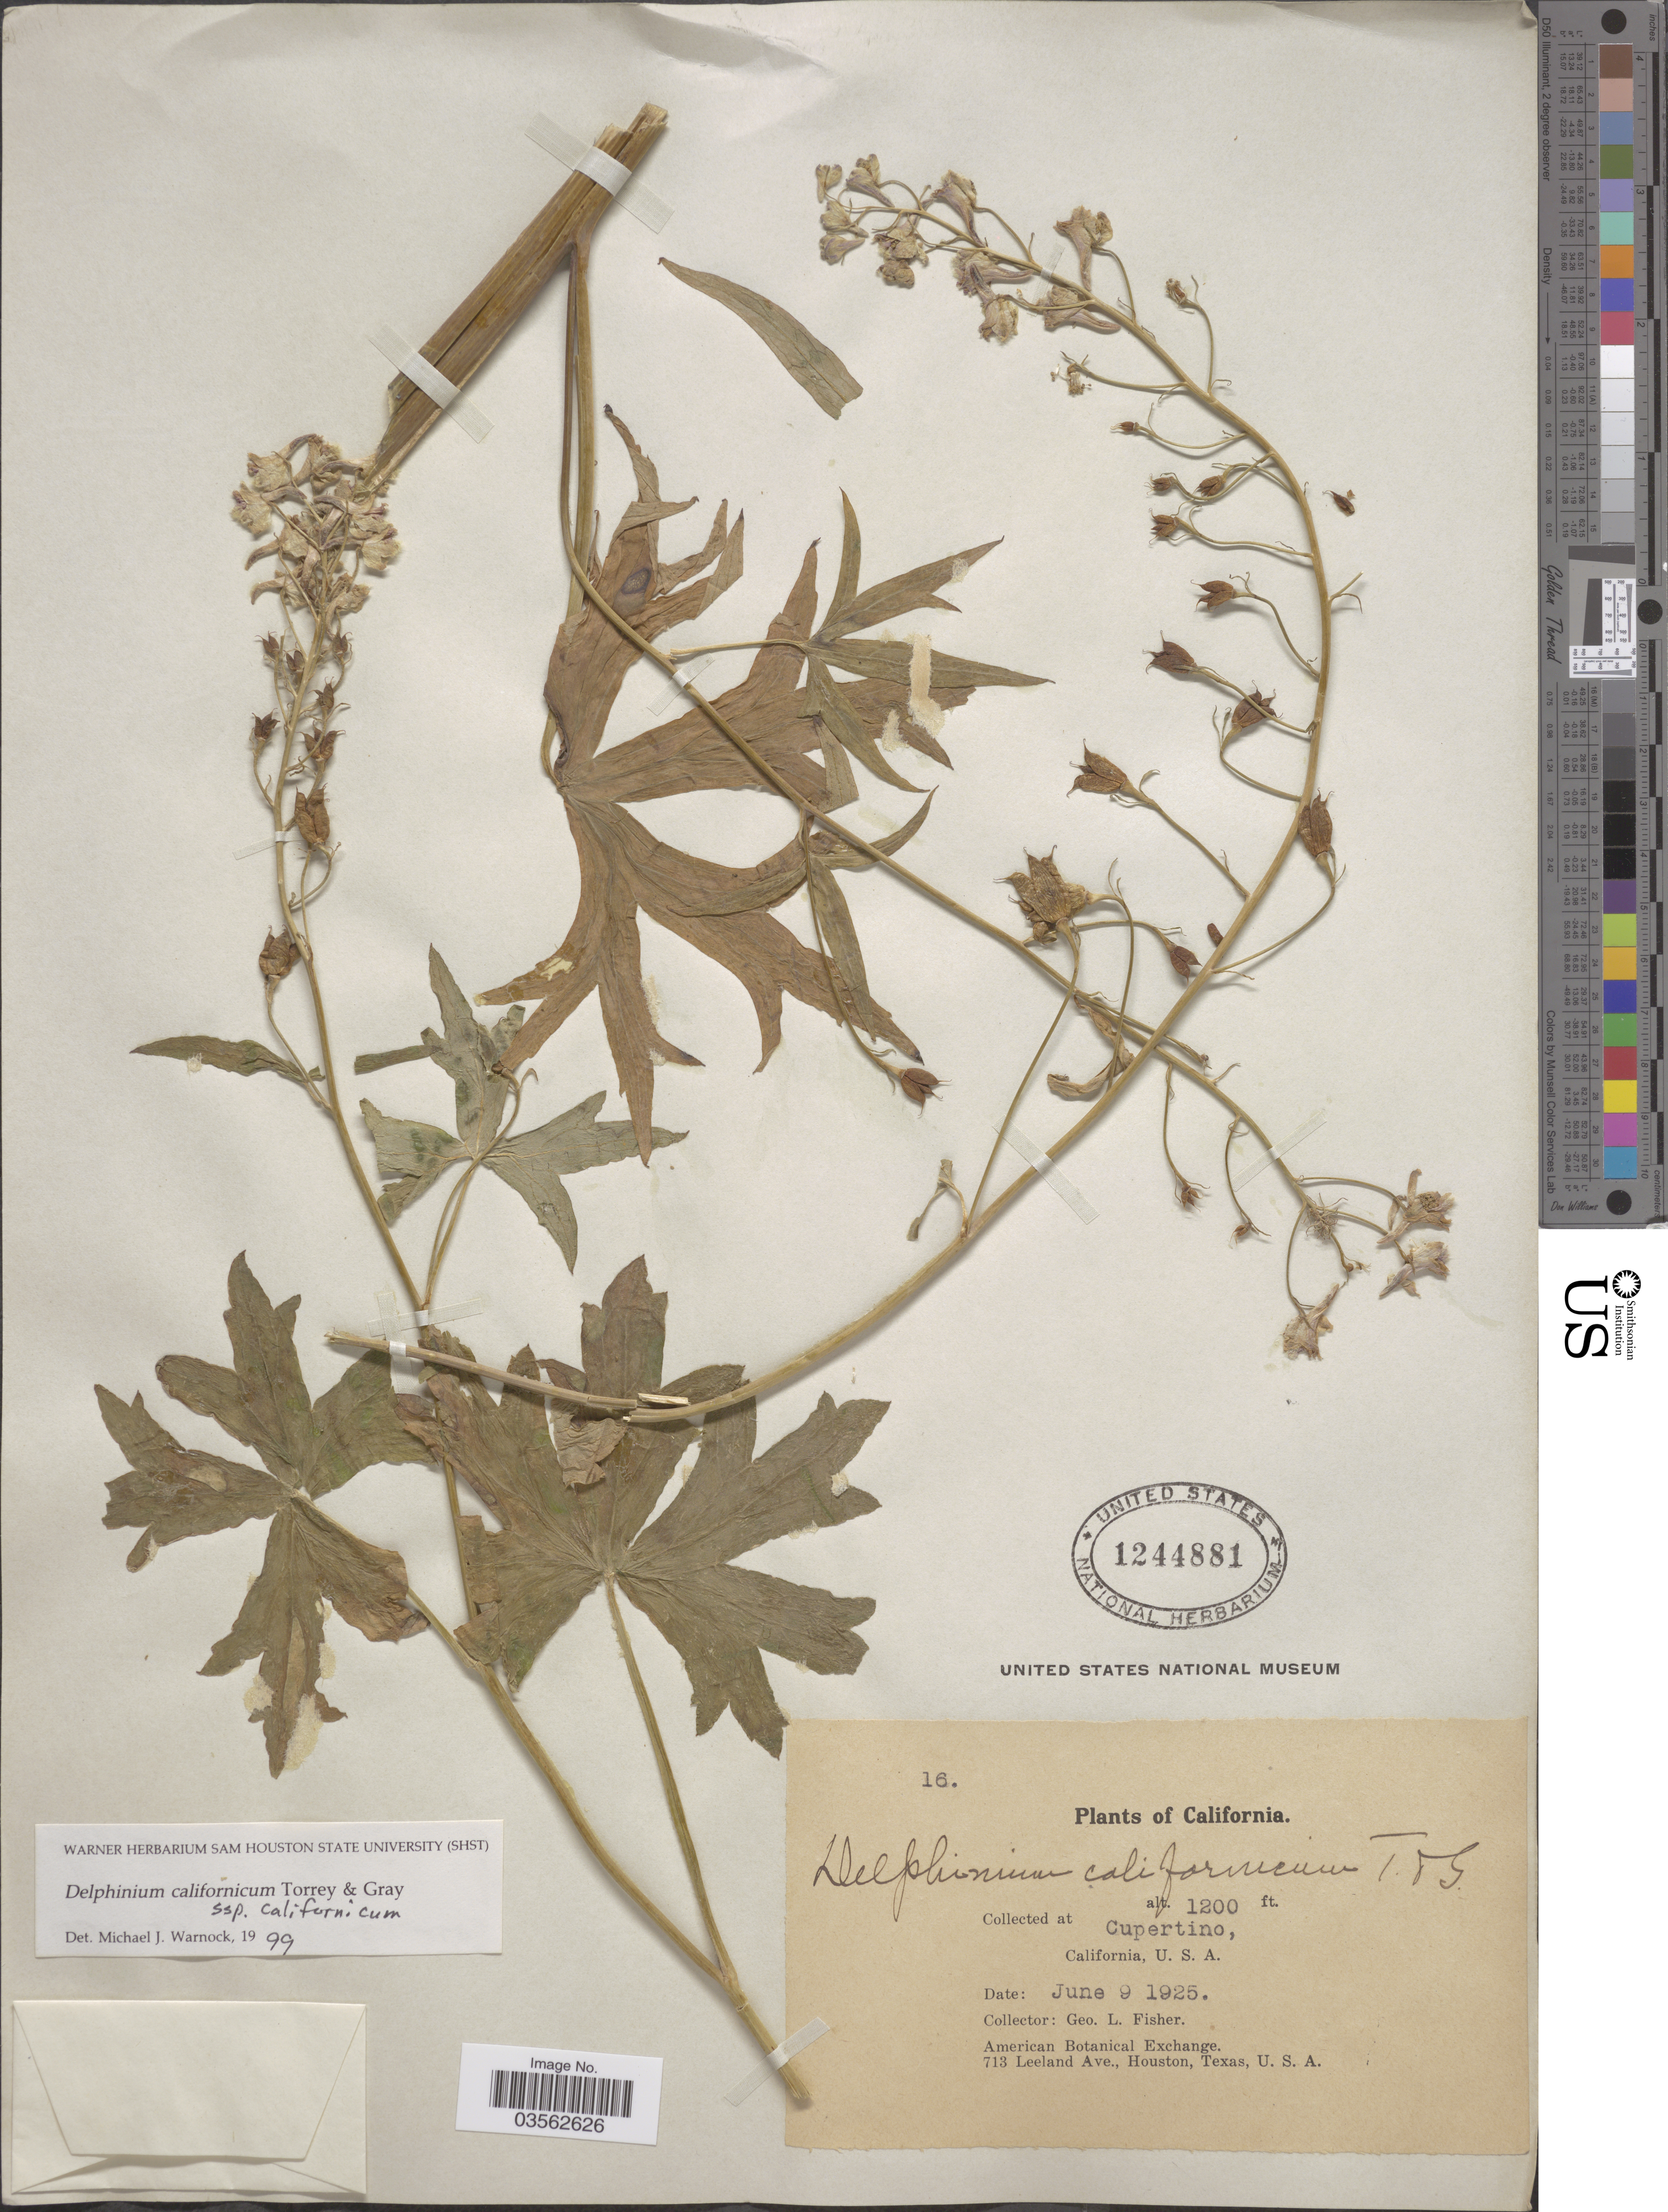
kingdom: Plantae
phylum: Tracheophyta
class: Magnoliopsida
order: Ranunculales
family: Ranunculaceae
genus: Delphinium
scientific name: Delphinium californicum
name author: Torr. & A. Gray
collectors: G. L. Fisher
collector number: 16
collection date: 1925-06-09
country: United States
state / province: California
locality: Cupertino, U.S.A.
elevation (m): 366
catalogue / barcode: US 1244881